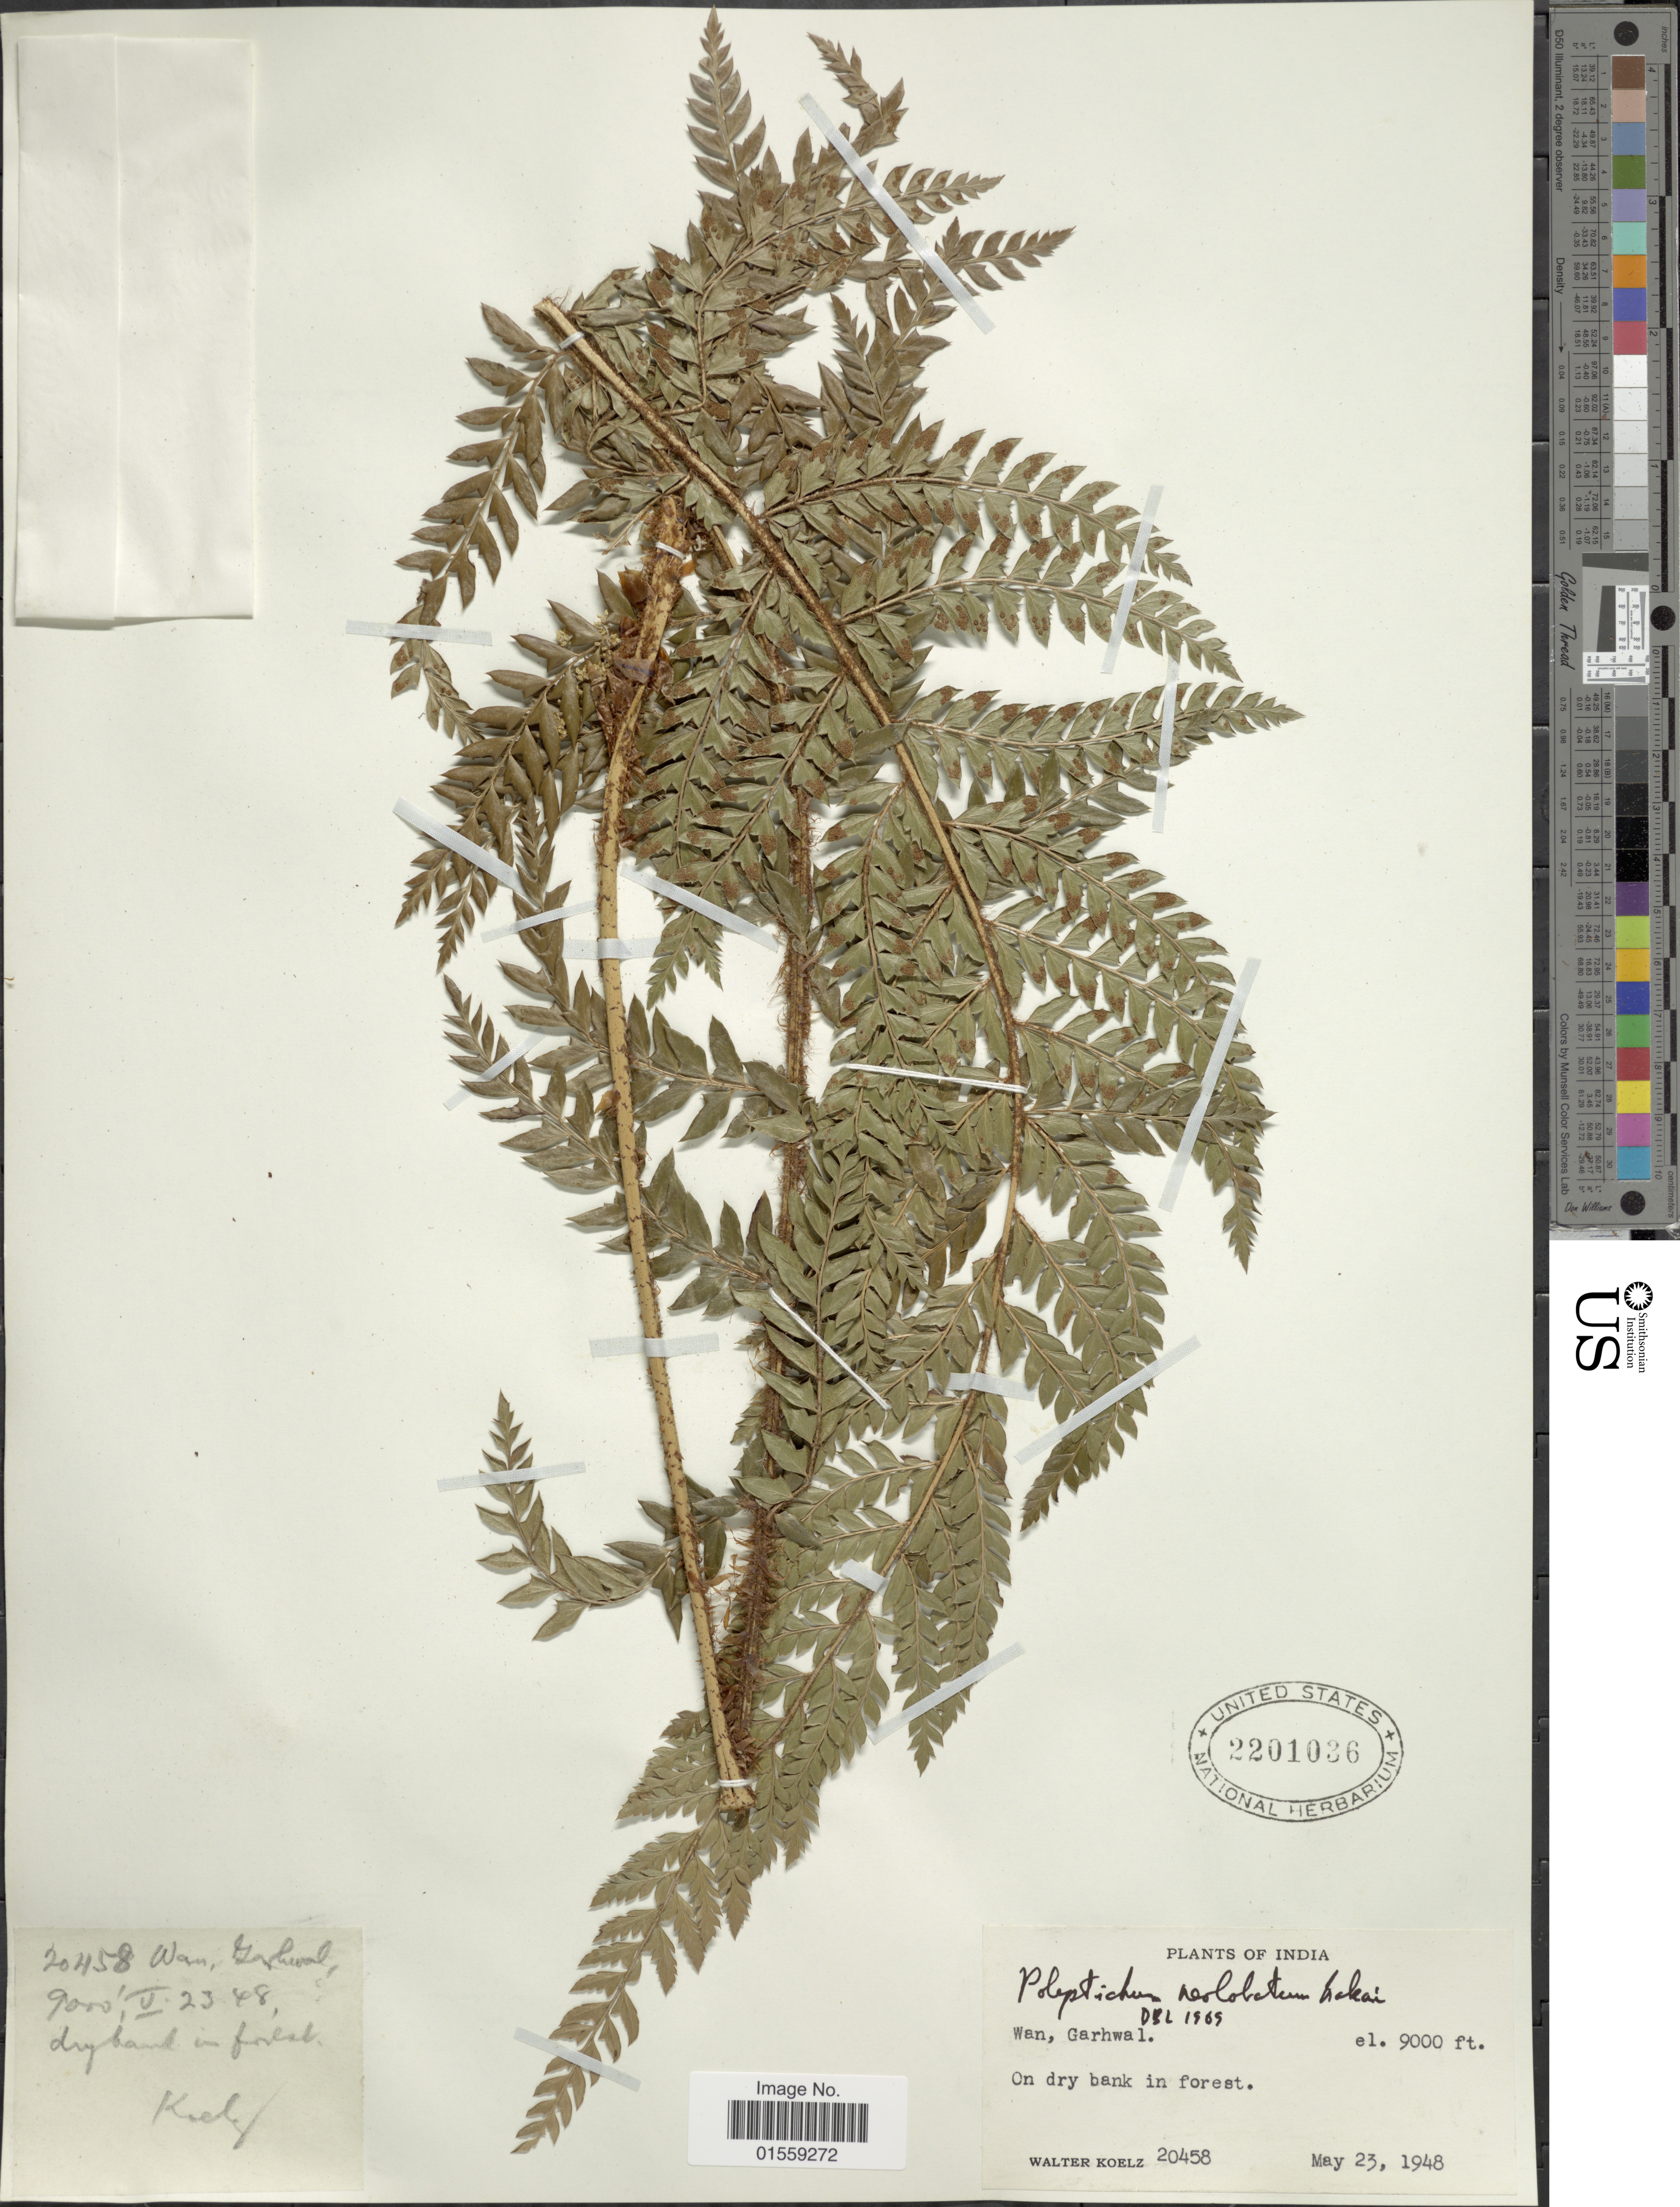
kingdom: Plantae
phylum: Tracheophyta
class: Polypodiopsida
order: Polypodiales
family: Dryopteridaceae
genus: Polystichum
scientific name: Polystichum neolobatum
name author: Nakai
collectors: W. N. Koelz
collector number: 20458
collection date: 1948-05-23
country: India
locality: Wan, Garhwal.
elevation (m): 2743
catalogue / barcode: US 2201036